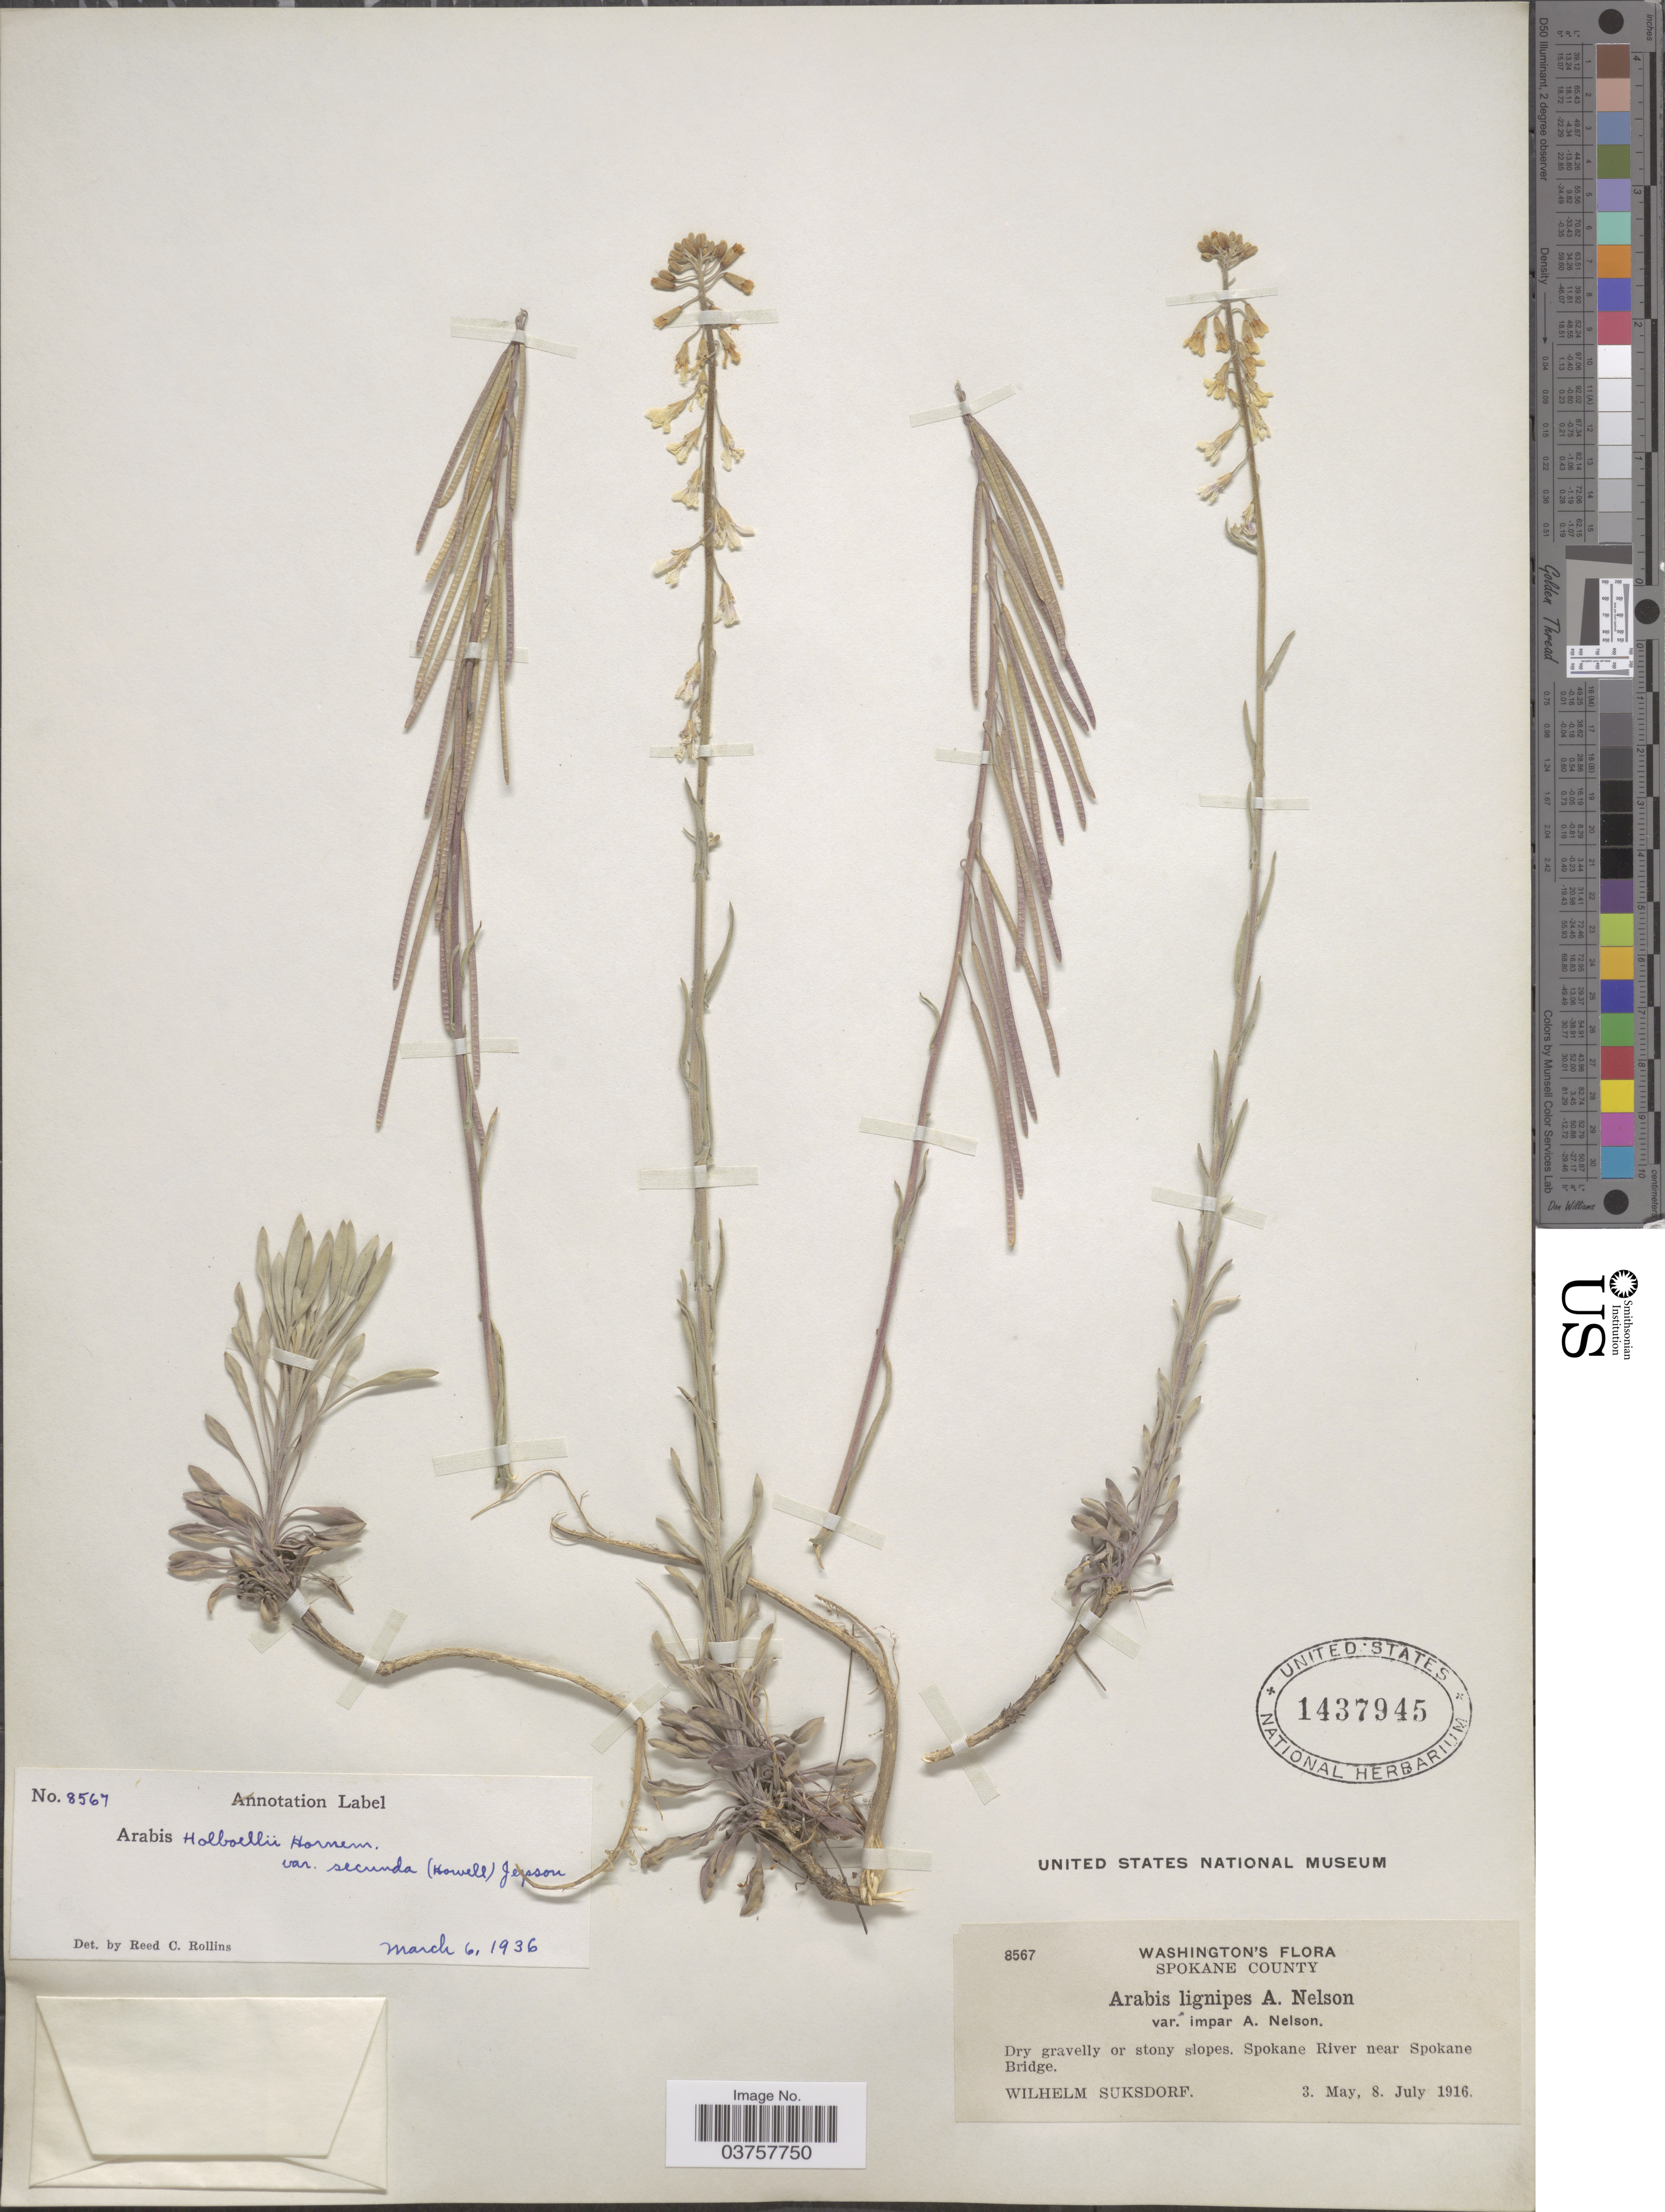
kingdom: Plantae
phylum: Tracheophyta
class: Magnoliopsida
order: Brassicales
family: Brassicaceae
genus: Arabis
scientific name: Arabis holboellii var. retrofracta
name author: Rydb.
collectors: W. N. Suksdorf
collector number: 8567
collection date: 1916-05-03/1916-07-08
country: United States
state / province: Washington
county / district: Spokane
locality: Spokane County. Dry gravelly or stony slopes, Spokane River near Spokane Bridge.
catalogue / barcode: US 1437945